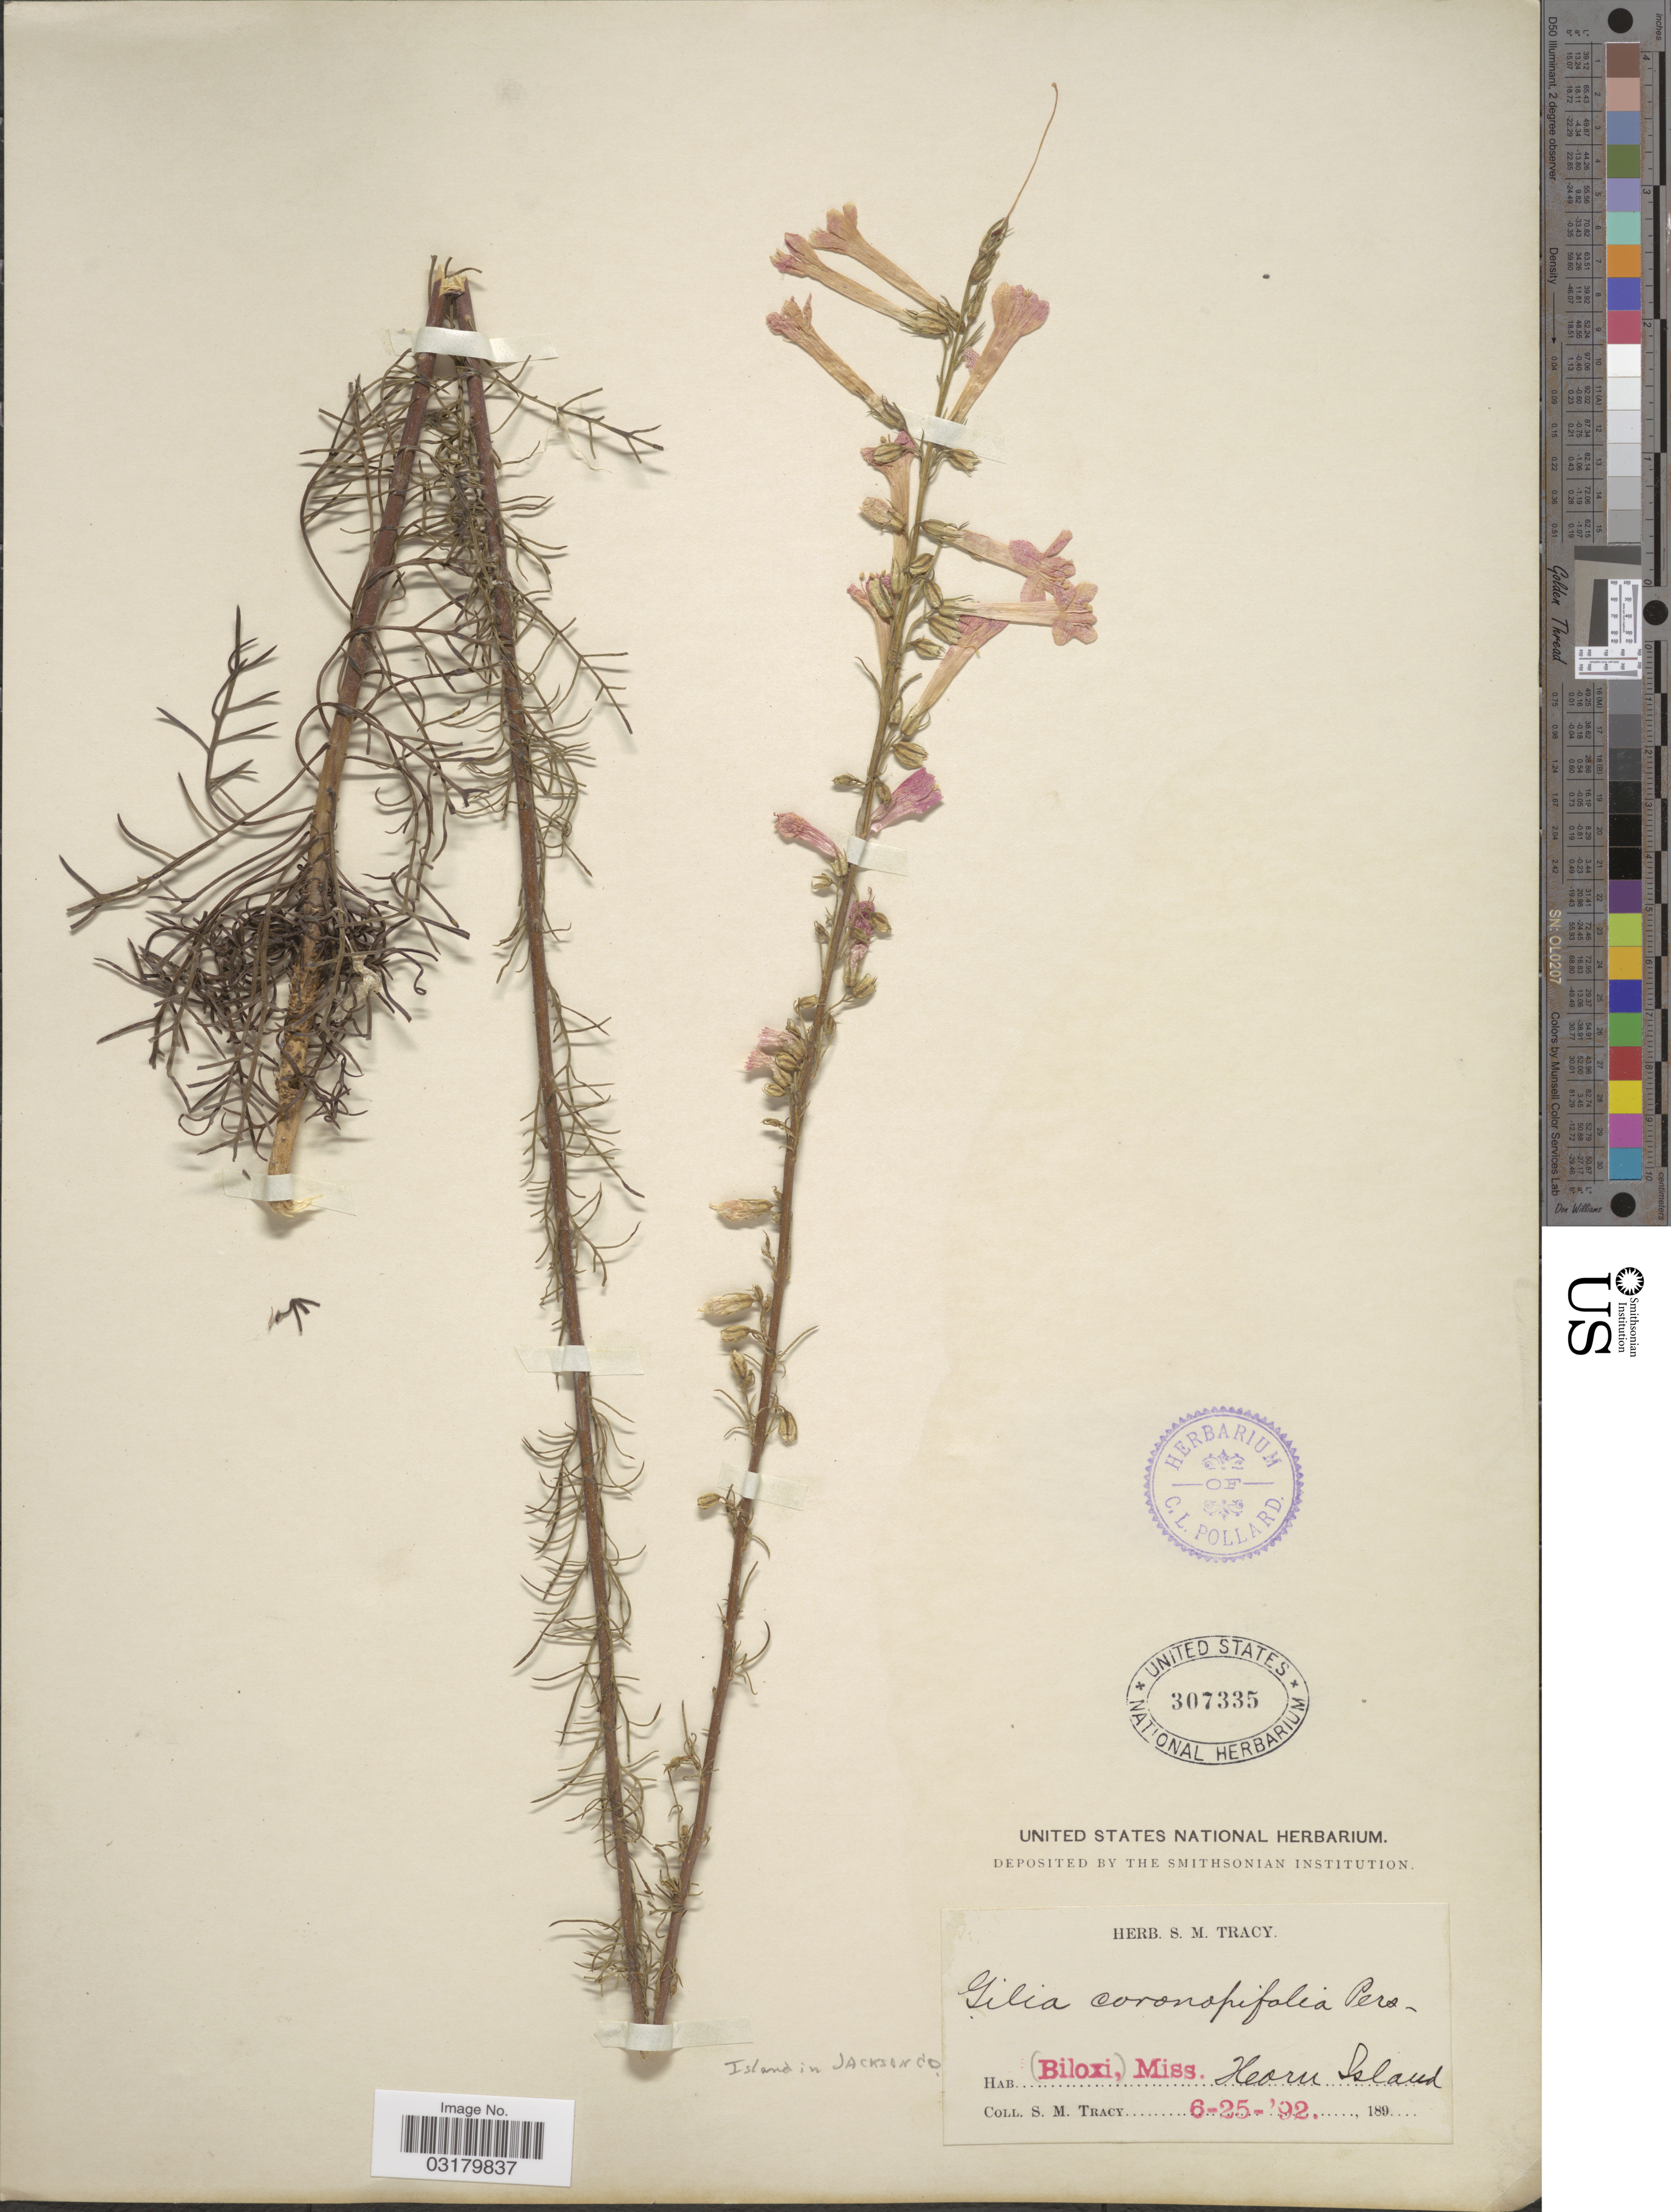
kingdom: Plantae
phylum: Tracheophyta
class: Magnoliopsida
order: Ericales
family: Polemoniaceae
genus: Ipomopsis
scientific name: Ipomopsis rubra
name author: (L.) Wherry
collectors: S. M. Tracy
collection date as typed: Transcribed d/m/y: 25/6/92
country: United States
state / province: Mississippi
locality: Horn Island. Island in Jackson Co.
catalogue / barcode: US 307335